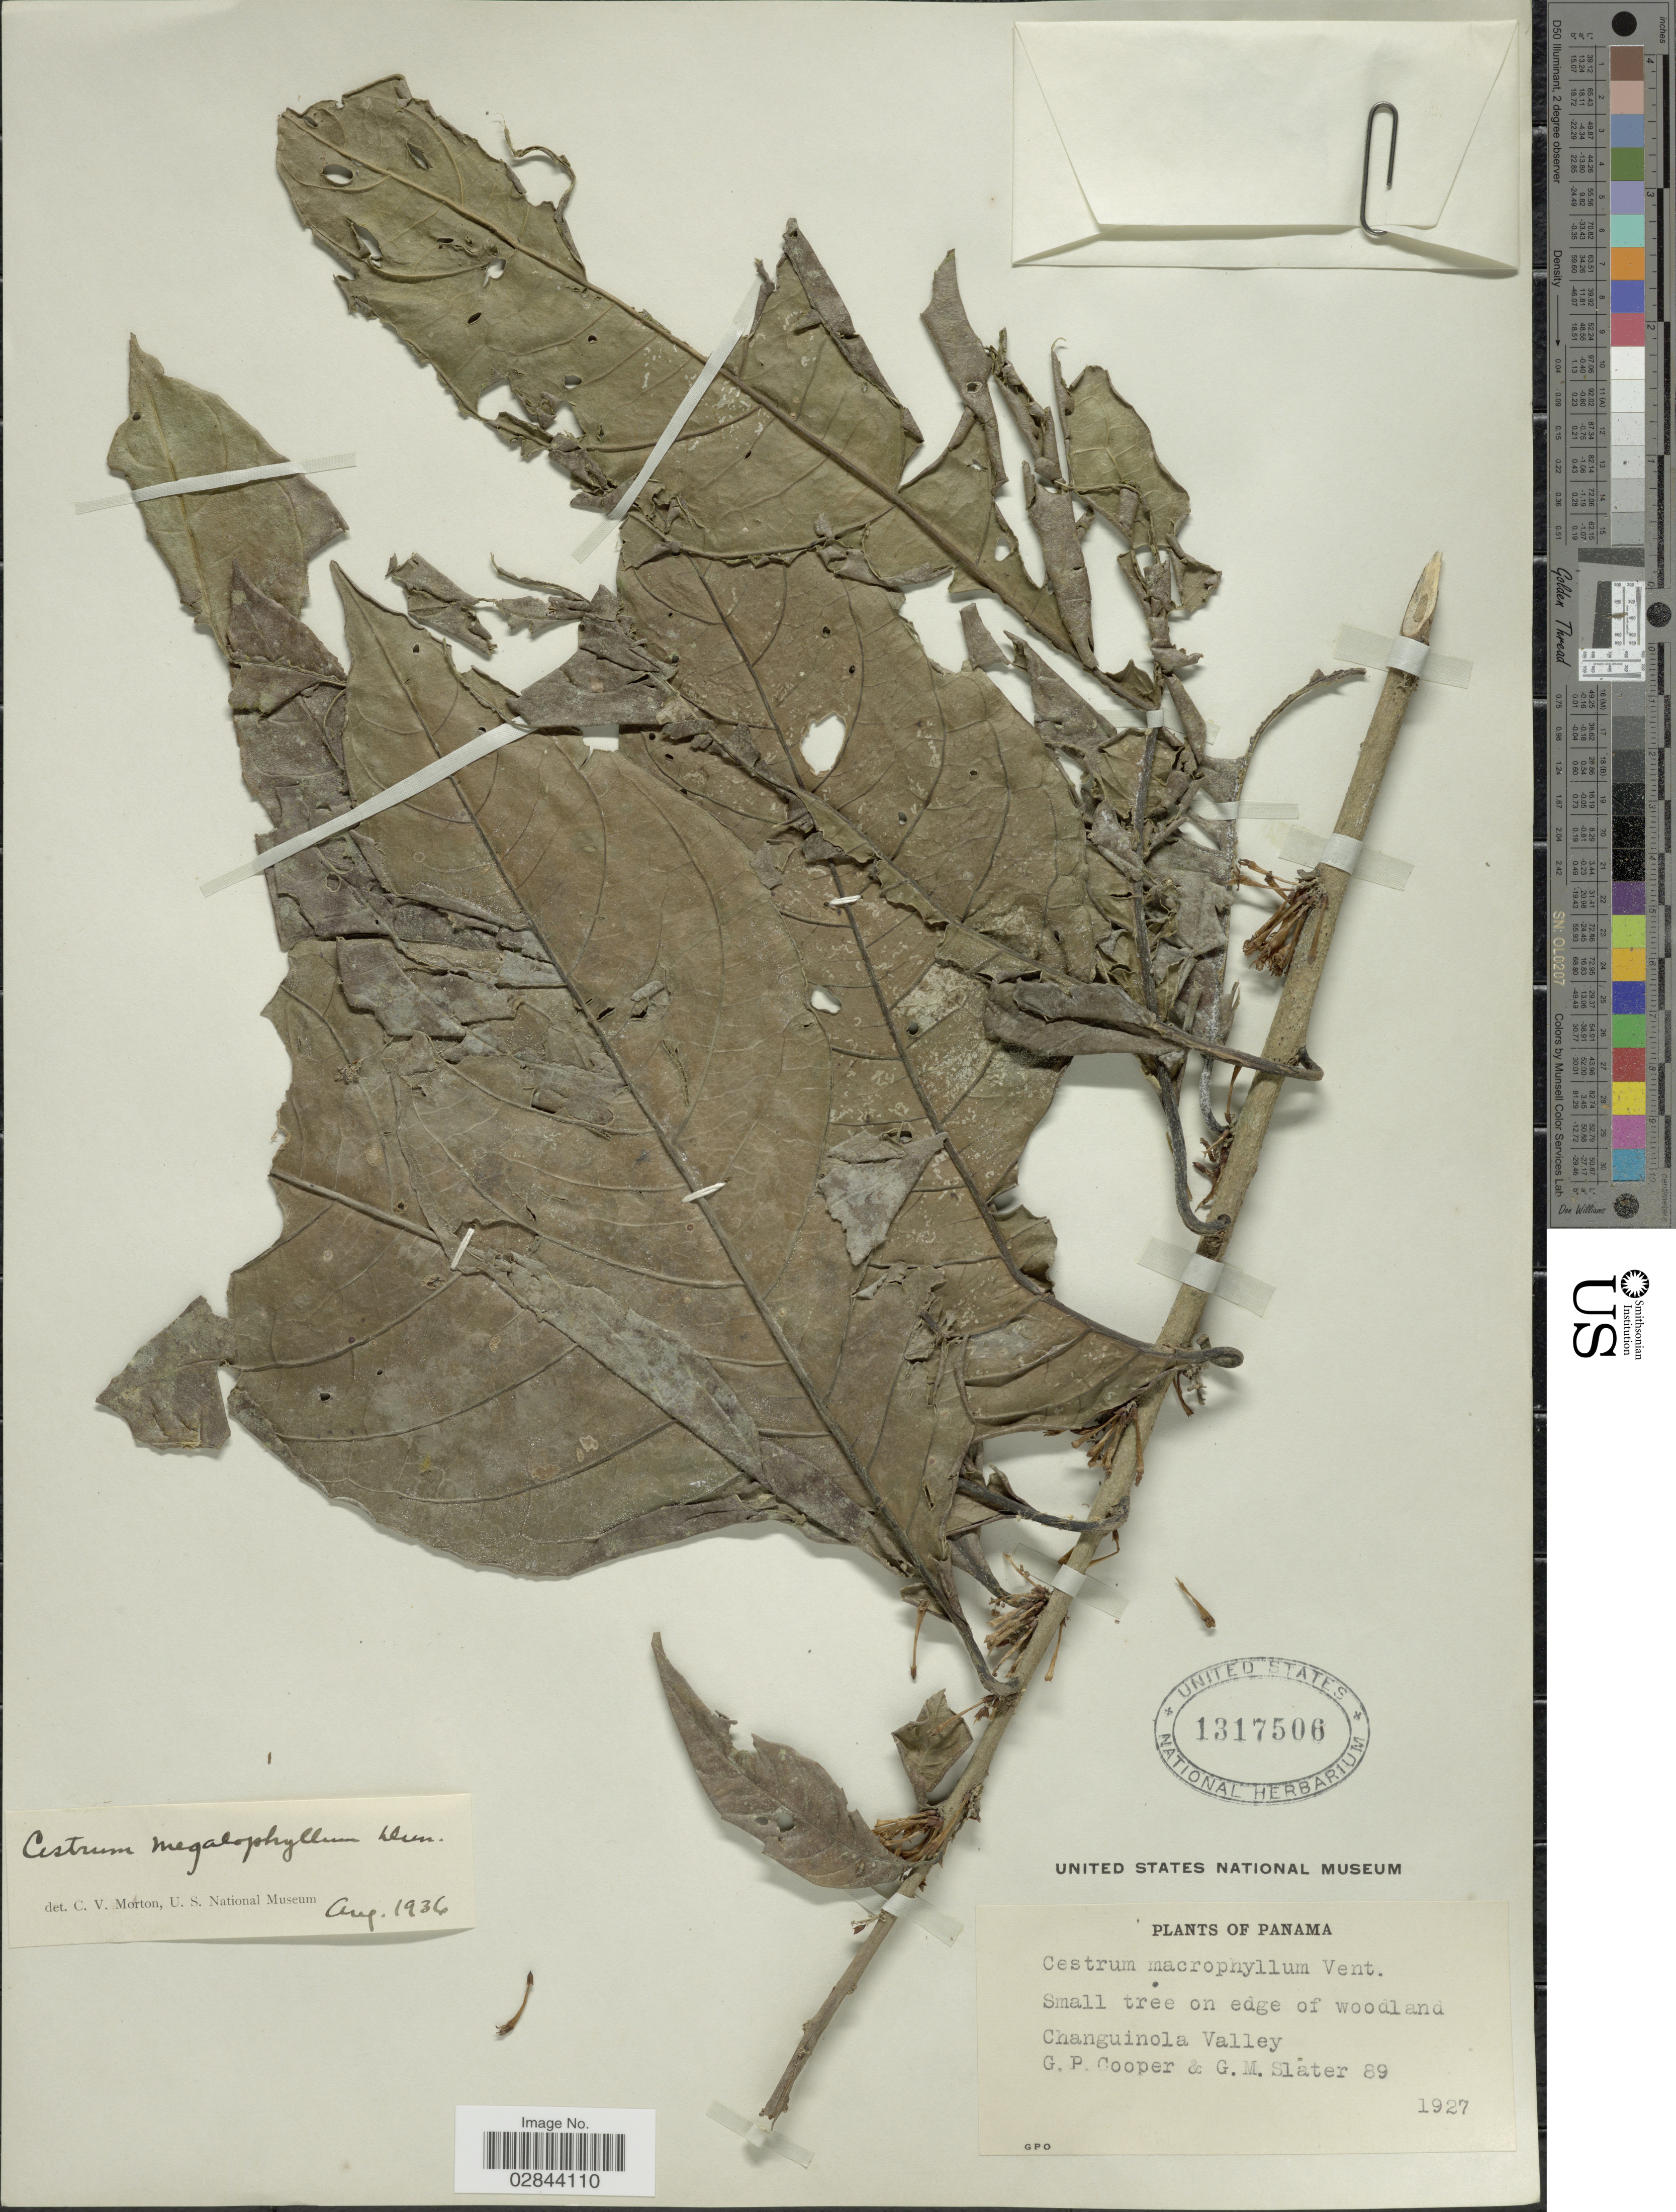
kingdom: Plantae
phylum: Tracheophyta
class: Magnoliopsida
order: Solanales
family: Solanaceae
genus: Cestrum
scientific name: Cestrum schlechtendahlii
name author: G. Don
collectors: G. Cooper & G. Slater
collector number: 89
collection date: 1927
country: Panama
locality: Changuinola Valley.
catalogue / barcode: US 1317506